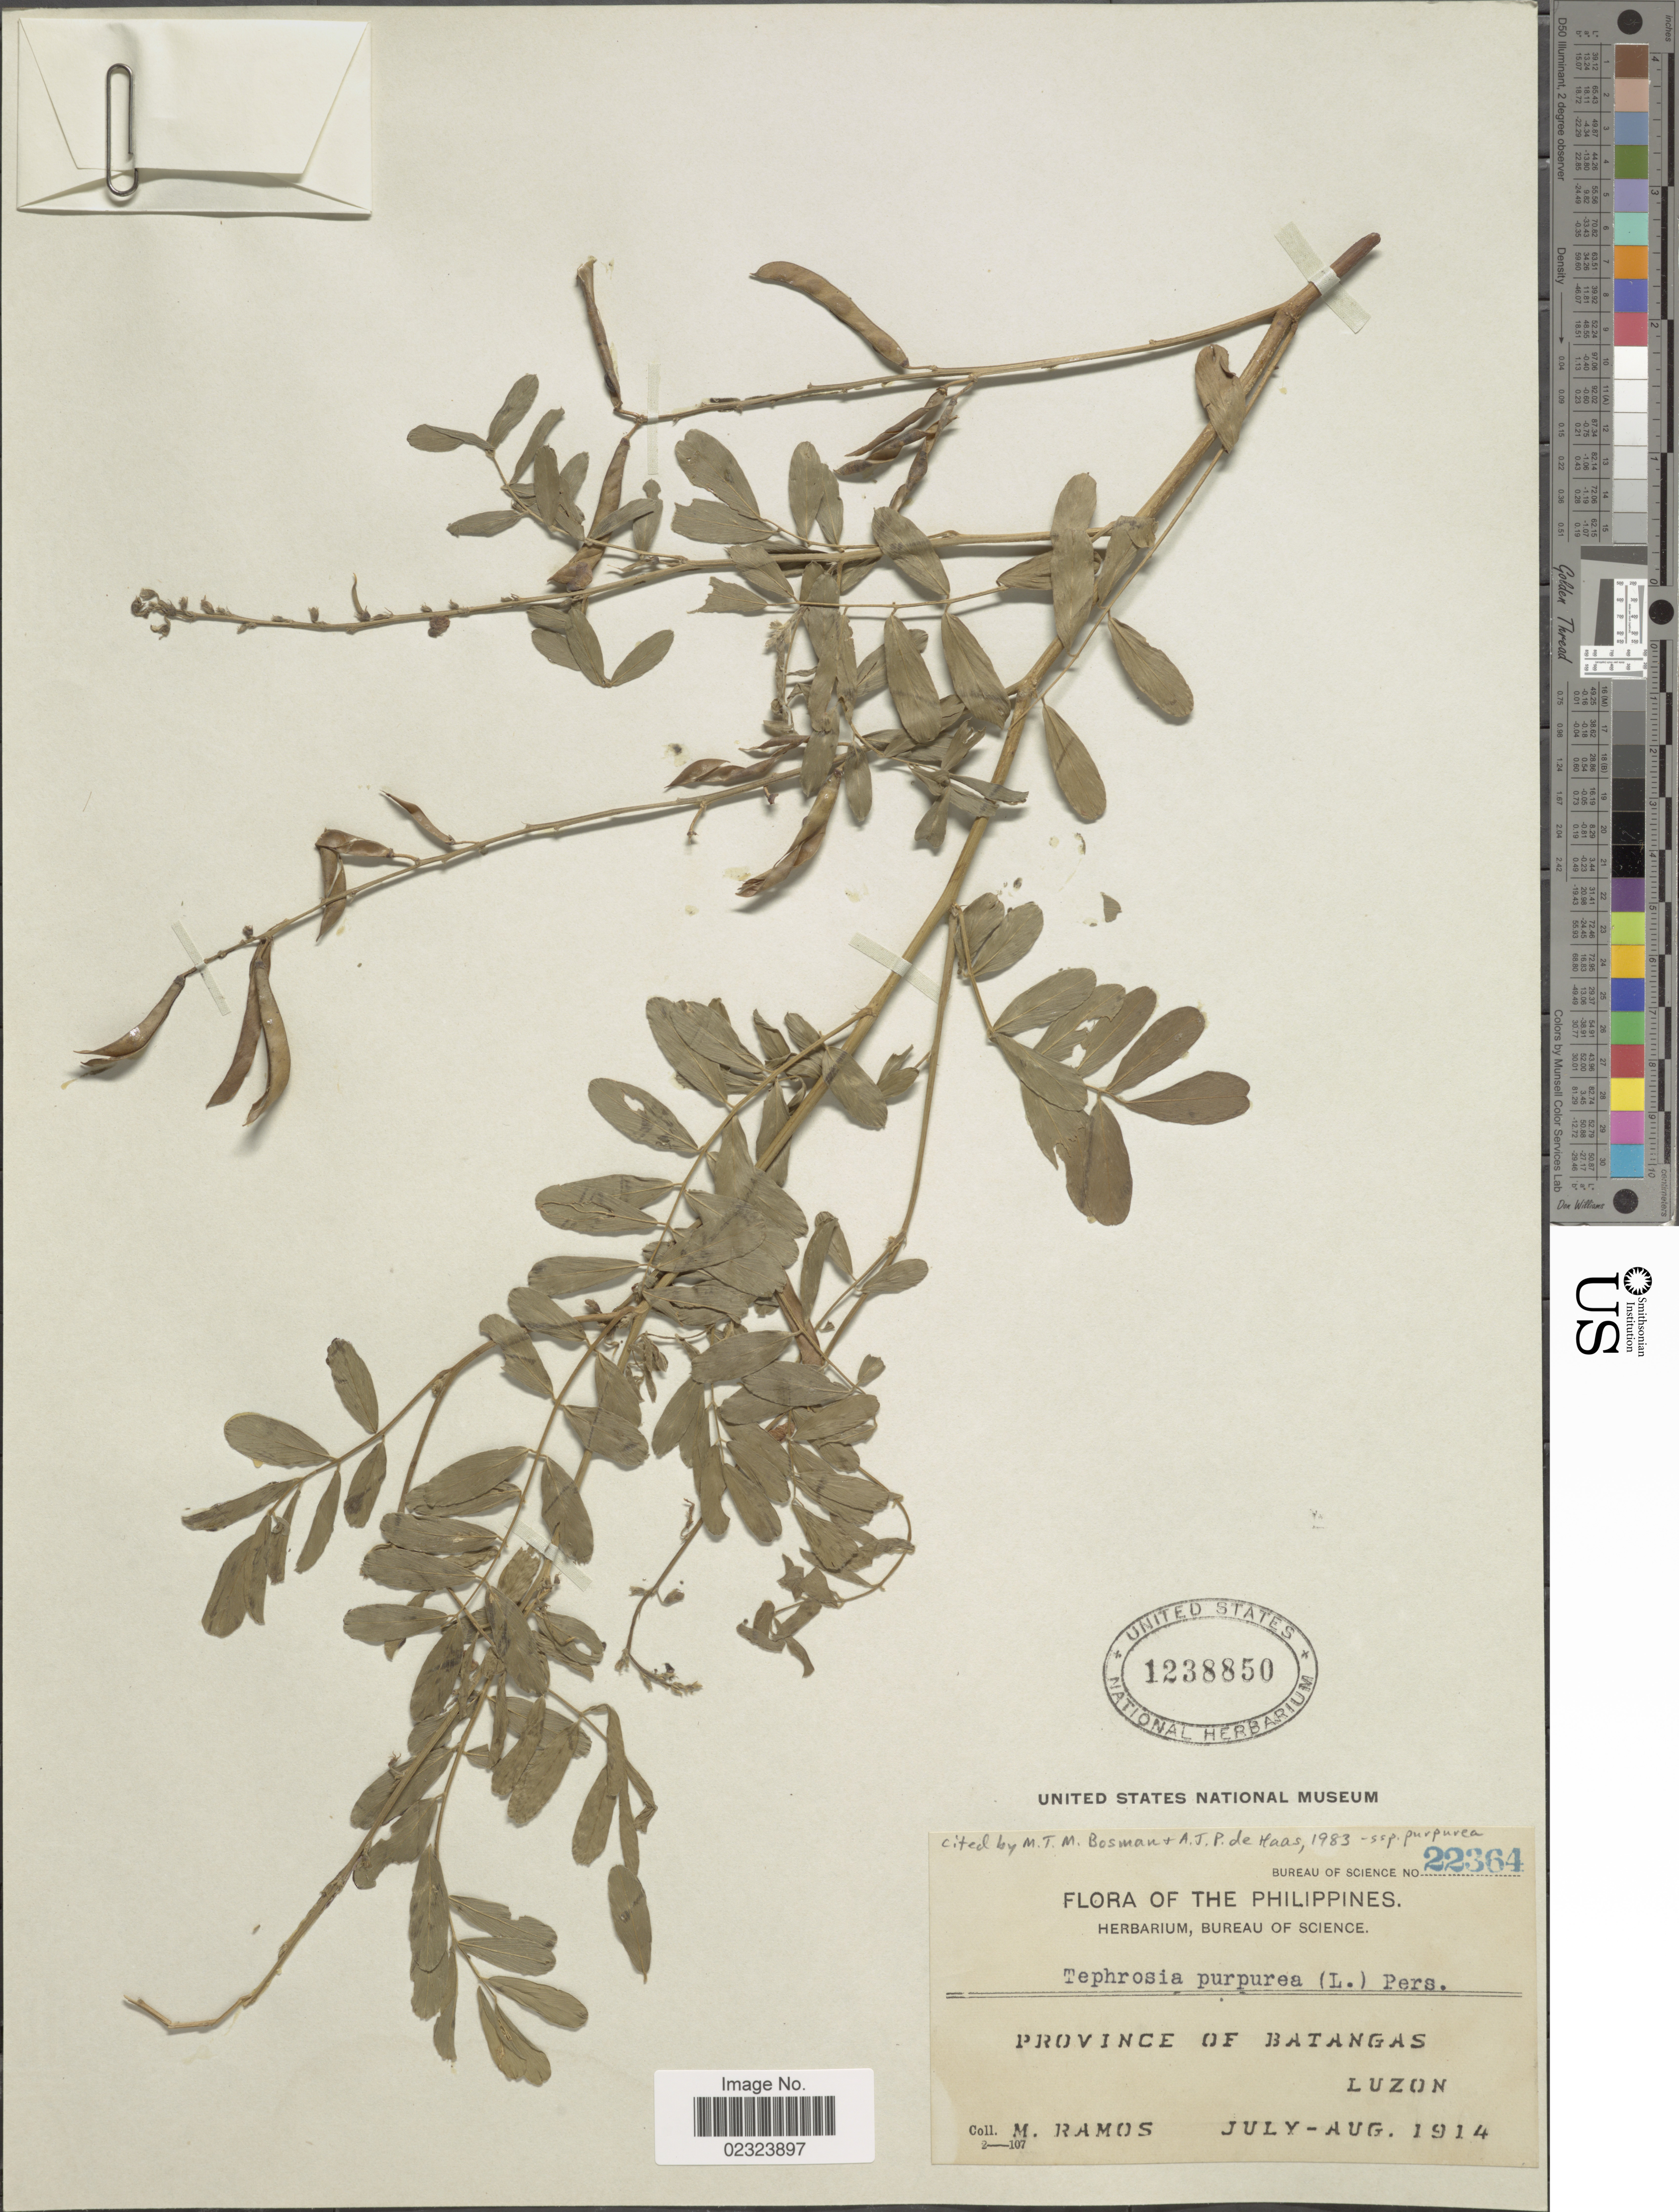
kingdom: Plantae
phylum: Tracheophyta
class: Magnoliopsida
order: Fabales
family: Fabaceae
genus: Tephrosia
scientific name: Tephrosia purpurea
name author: (L.) Pers.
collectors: M. Ramos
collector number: Bureau of Science 22364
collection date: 1914-07/1914-08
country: Philippines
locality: Province of Batangas. Luzon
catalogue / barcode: US 1238850